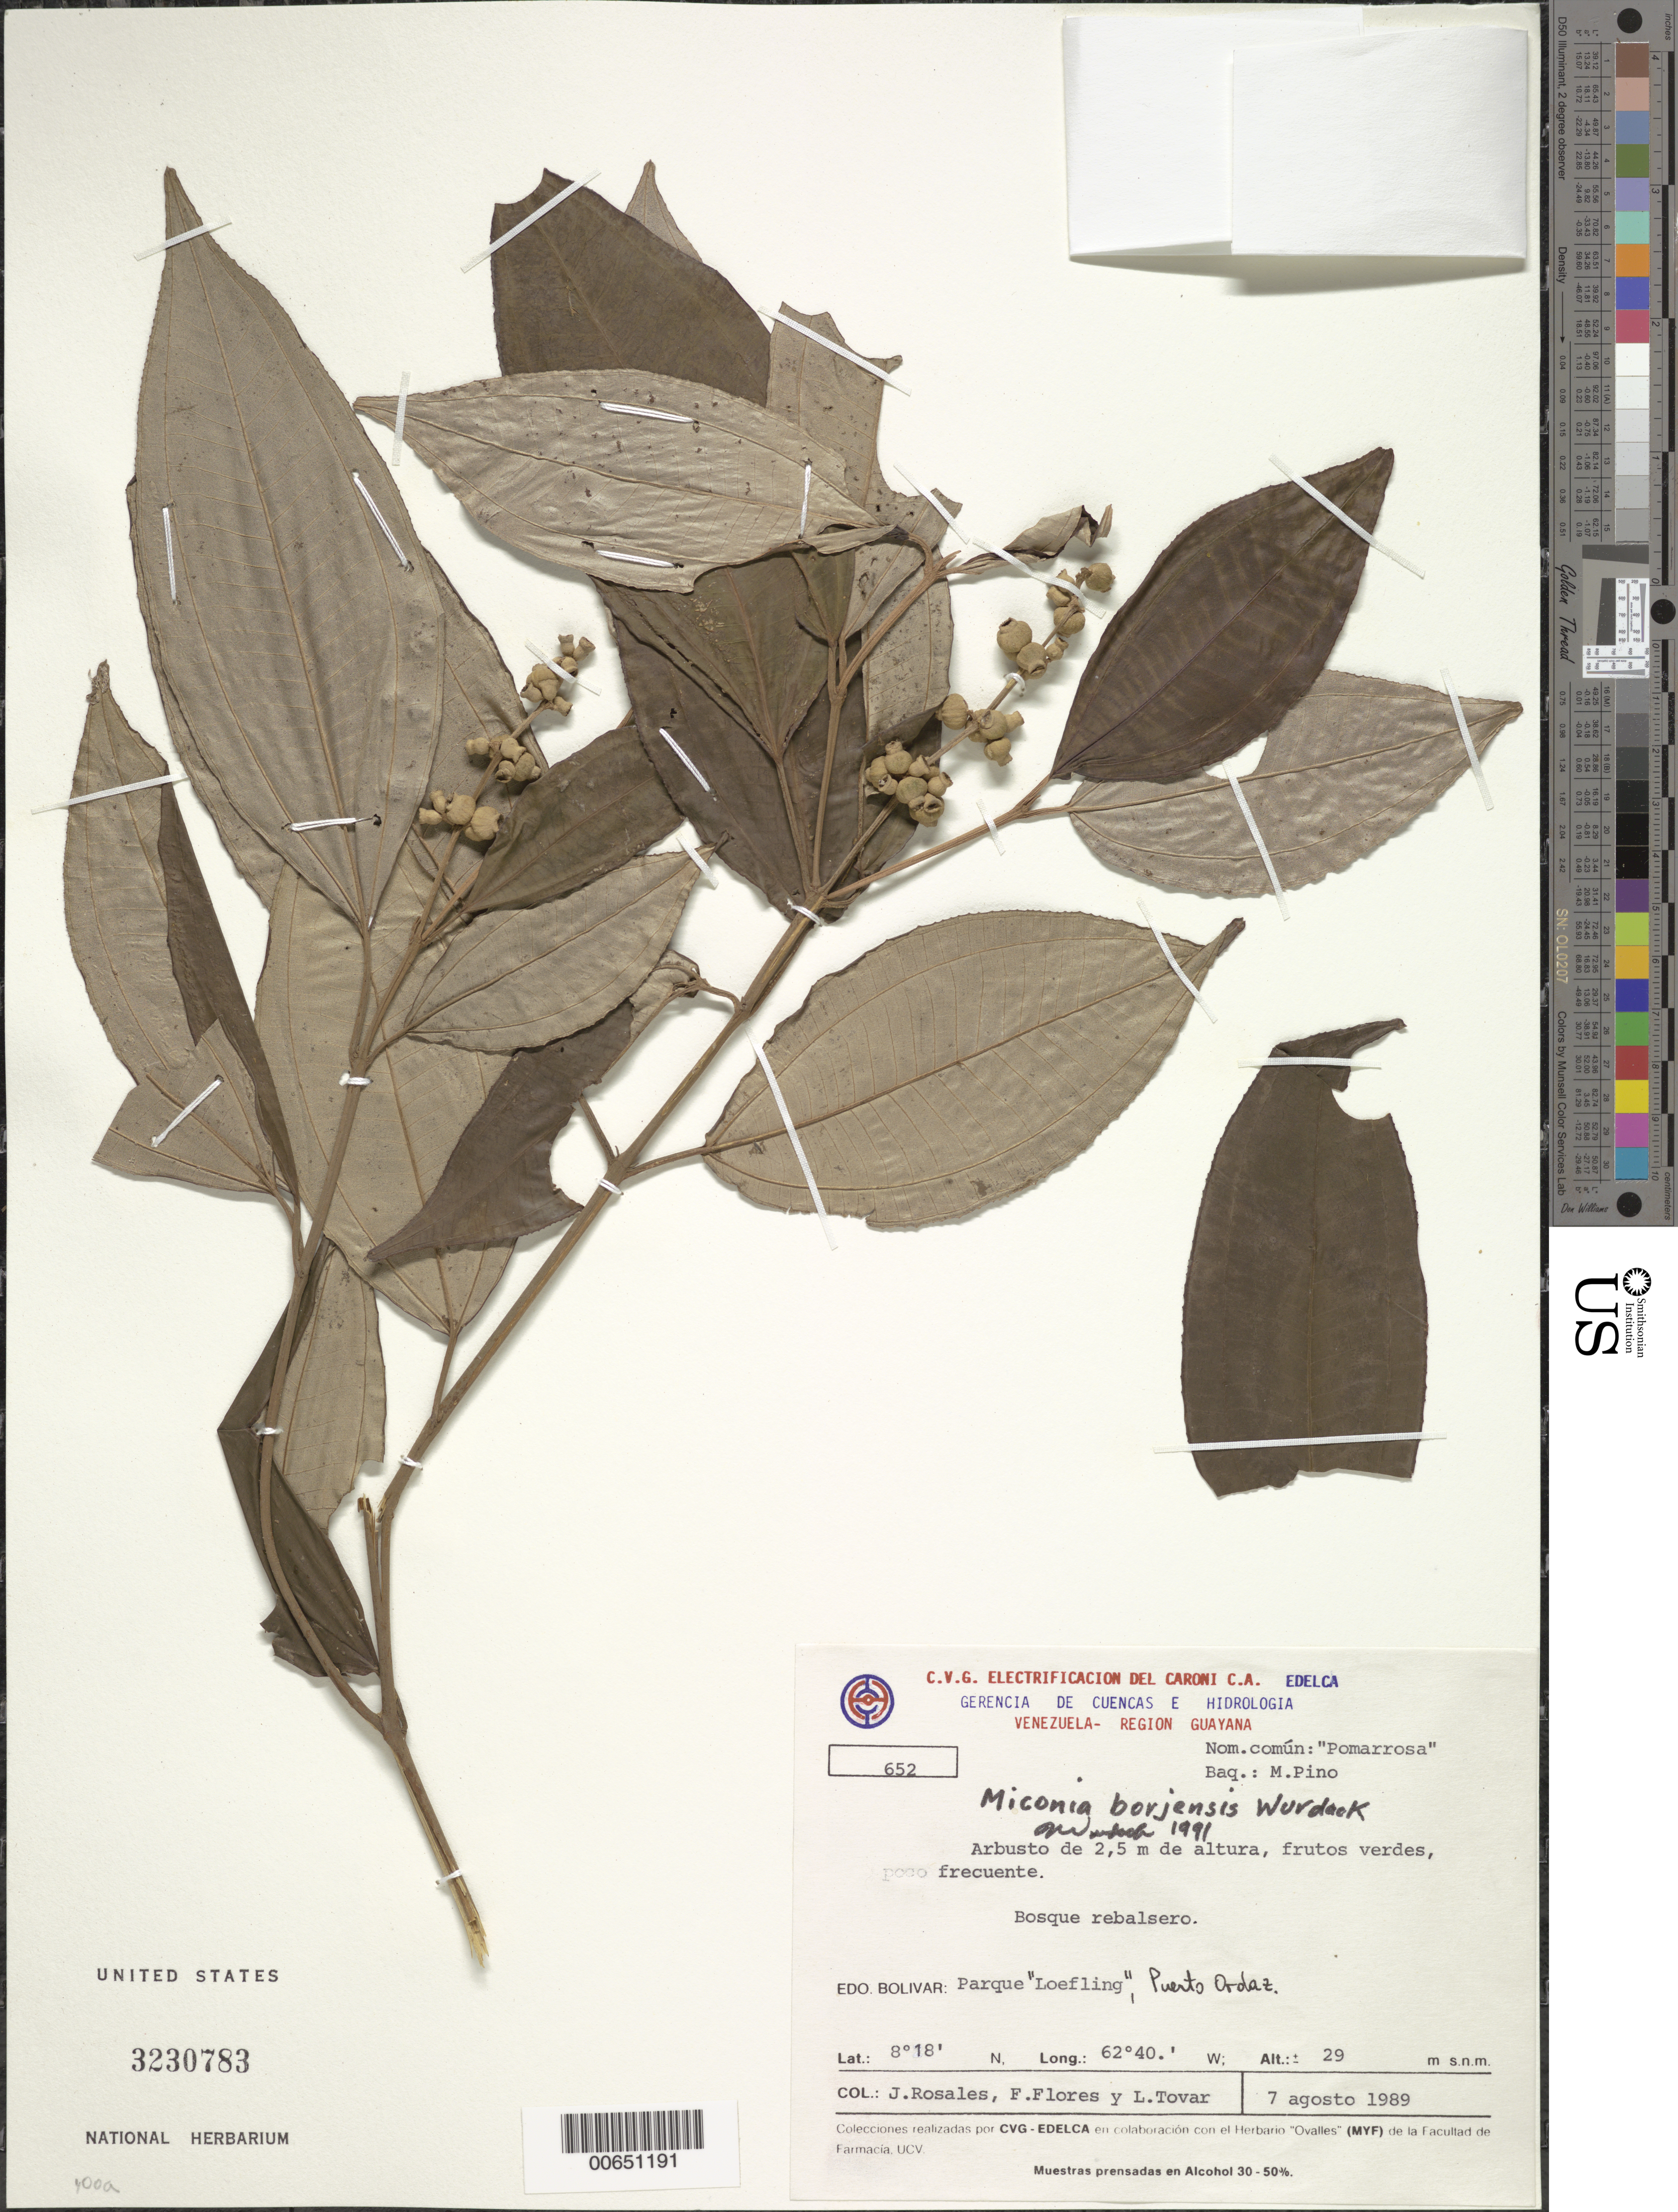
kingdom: Plantae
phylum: Tracheophyta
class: Magnoliopsida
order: Myrtales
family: Melastomataceae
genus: Miconia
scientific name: Miconia borjensis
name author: Wurdack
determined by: Wurdack, John J., (US), US (UNITED STATES)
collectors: J. Rosales, F. Flores & L. Tovar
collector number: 652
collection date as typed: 7-Aug-89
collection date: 1989-08-07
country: Venezuela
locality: Puerto Ordaz, Parque "Loefling"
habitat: Bosque rebalsero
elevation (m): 29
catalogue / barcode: US 3230783